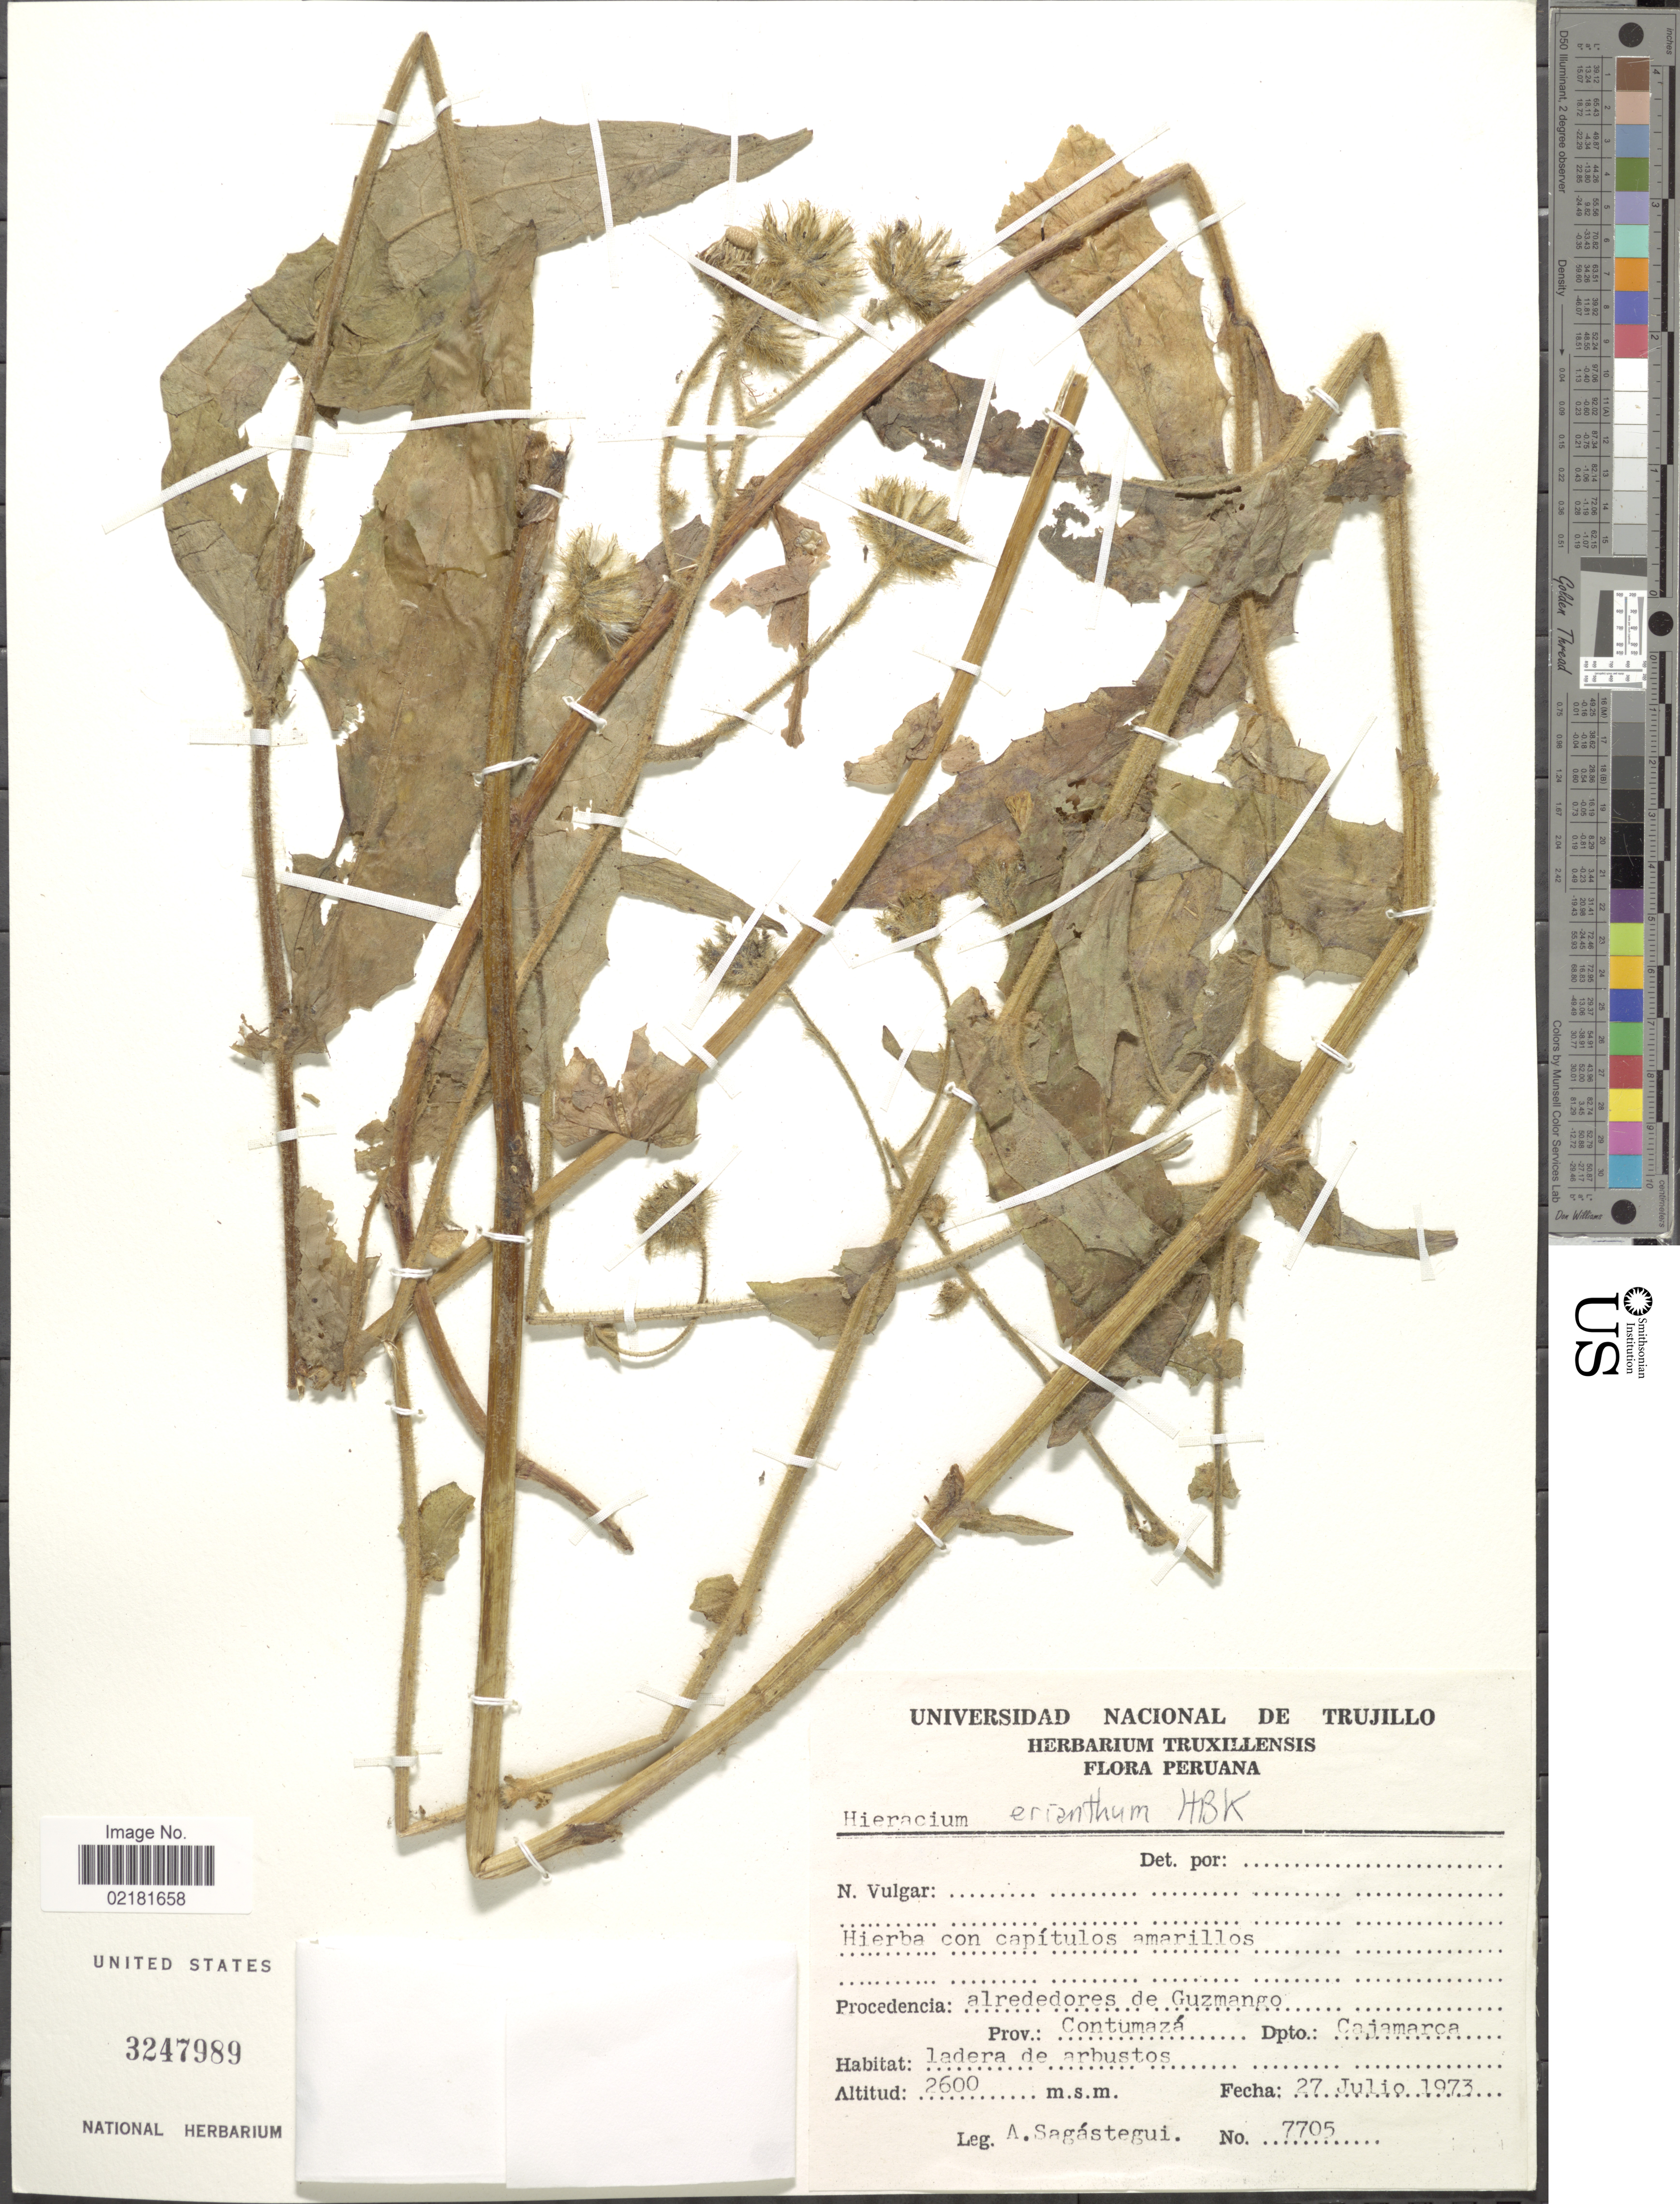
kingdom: Plantae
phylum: Tracheophyta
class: Magnoliopsida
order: Asterales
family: Asteraceae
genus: Hieracium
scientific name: Hieracium erianthum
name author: Kunth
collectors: A. Sagástegui A.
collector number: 7705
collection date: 1973-07-27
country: Peru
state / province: Cajamarca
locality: Alrededores de Guzmango, Prov.: Contumaza.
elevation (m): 2600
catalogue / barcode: US 3247989